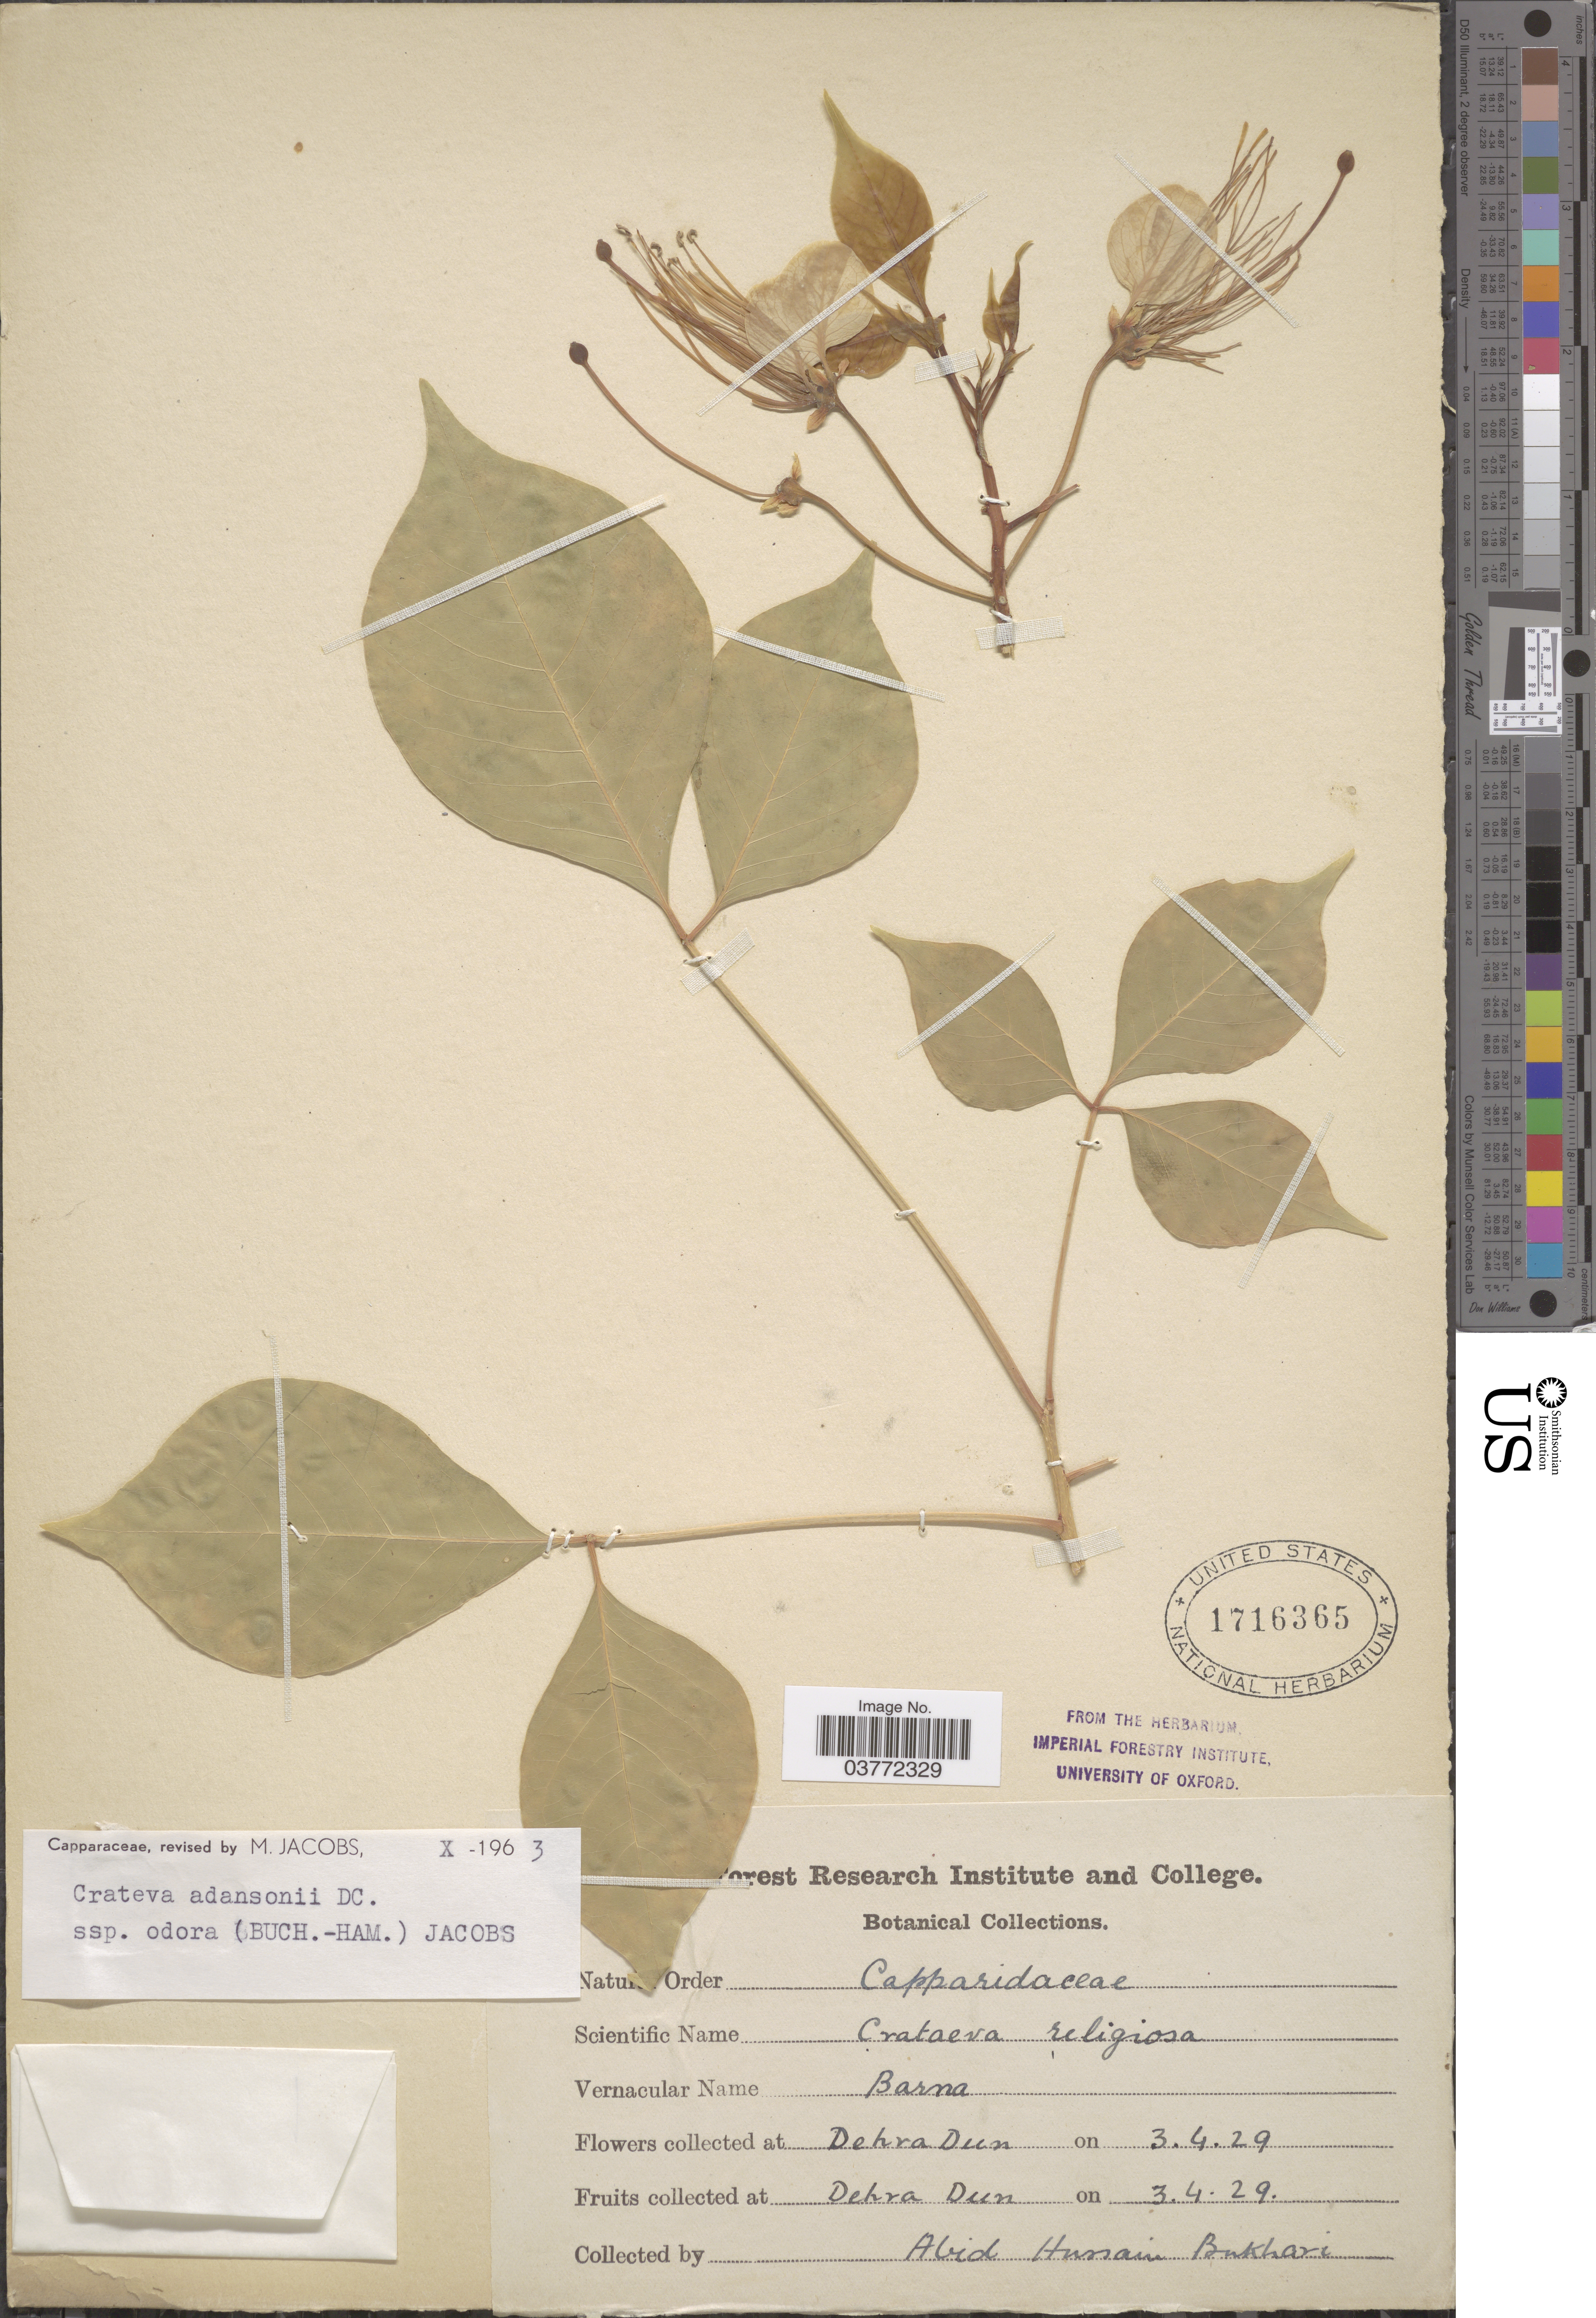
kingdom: Plantae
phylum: Tracheophyta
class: Magnoliopsida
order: Brassicales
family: Capparaceae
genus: Crateva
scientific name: Crateva adansonii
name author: DC.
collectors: A. Bukhari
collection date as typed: Transcribed d/m/y: 3/4/29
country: India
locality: Dehra Dun.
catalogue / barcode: US 1716365